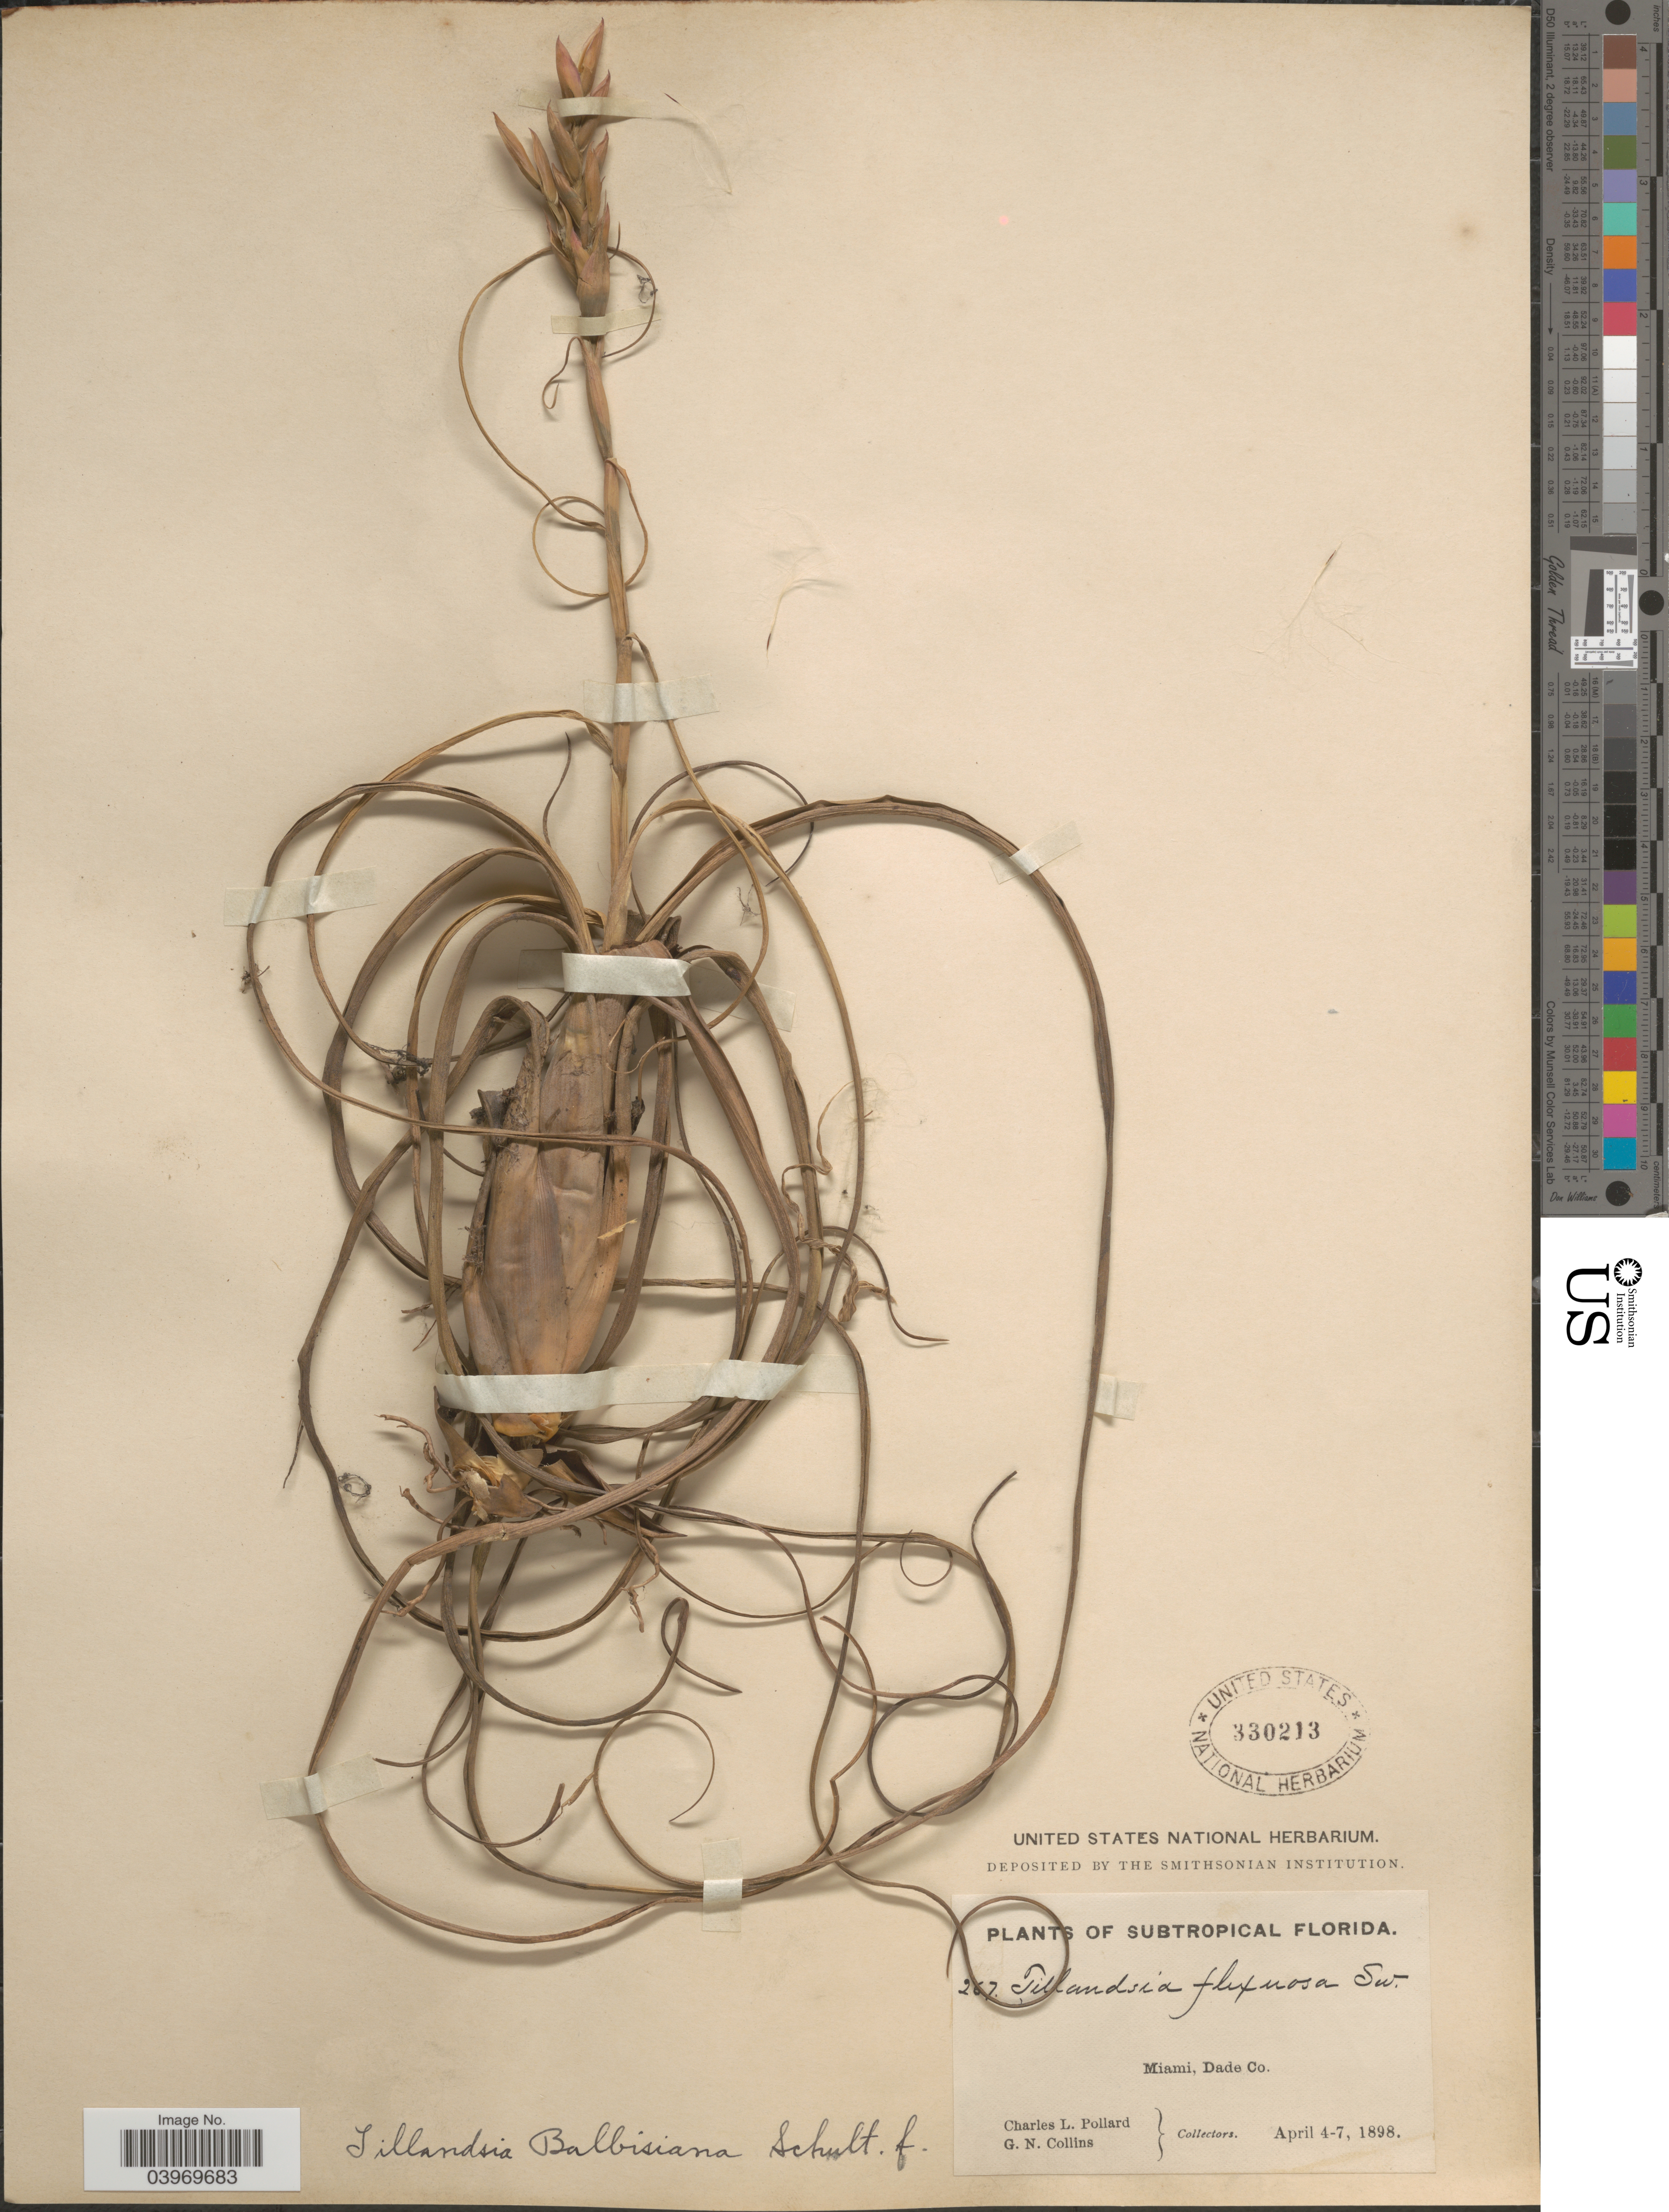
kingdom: Plantae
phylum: Tracheophyta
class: Liliopsida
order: Poales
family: Bromeliaceae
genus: Tillandsia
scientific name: Tillandsia balbisiana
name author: Schult. f.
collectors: C. L. Pollard & G. Collins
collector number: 267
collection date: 1898-04-04/1898-04-07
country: United States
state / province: Florida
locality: Subtropical Florida. Miami, Dade Co.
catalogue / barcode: US 330213